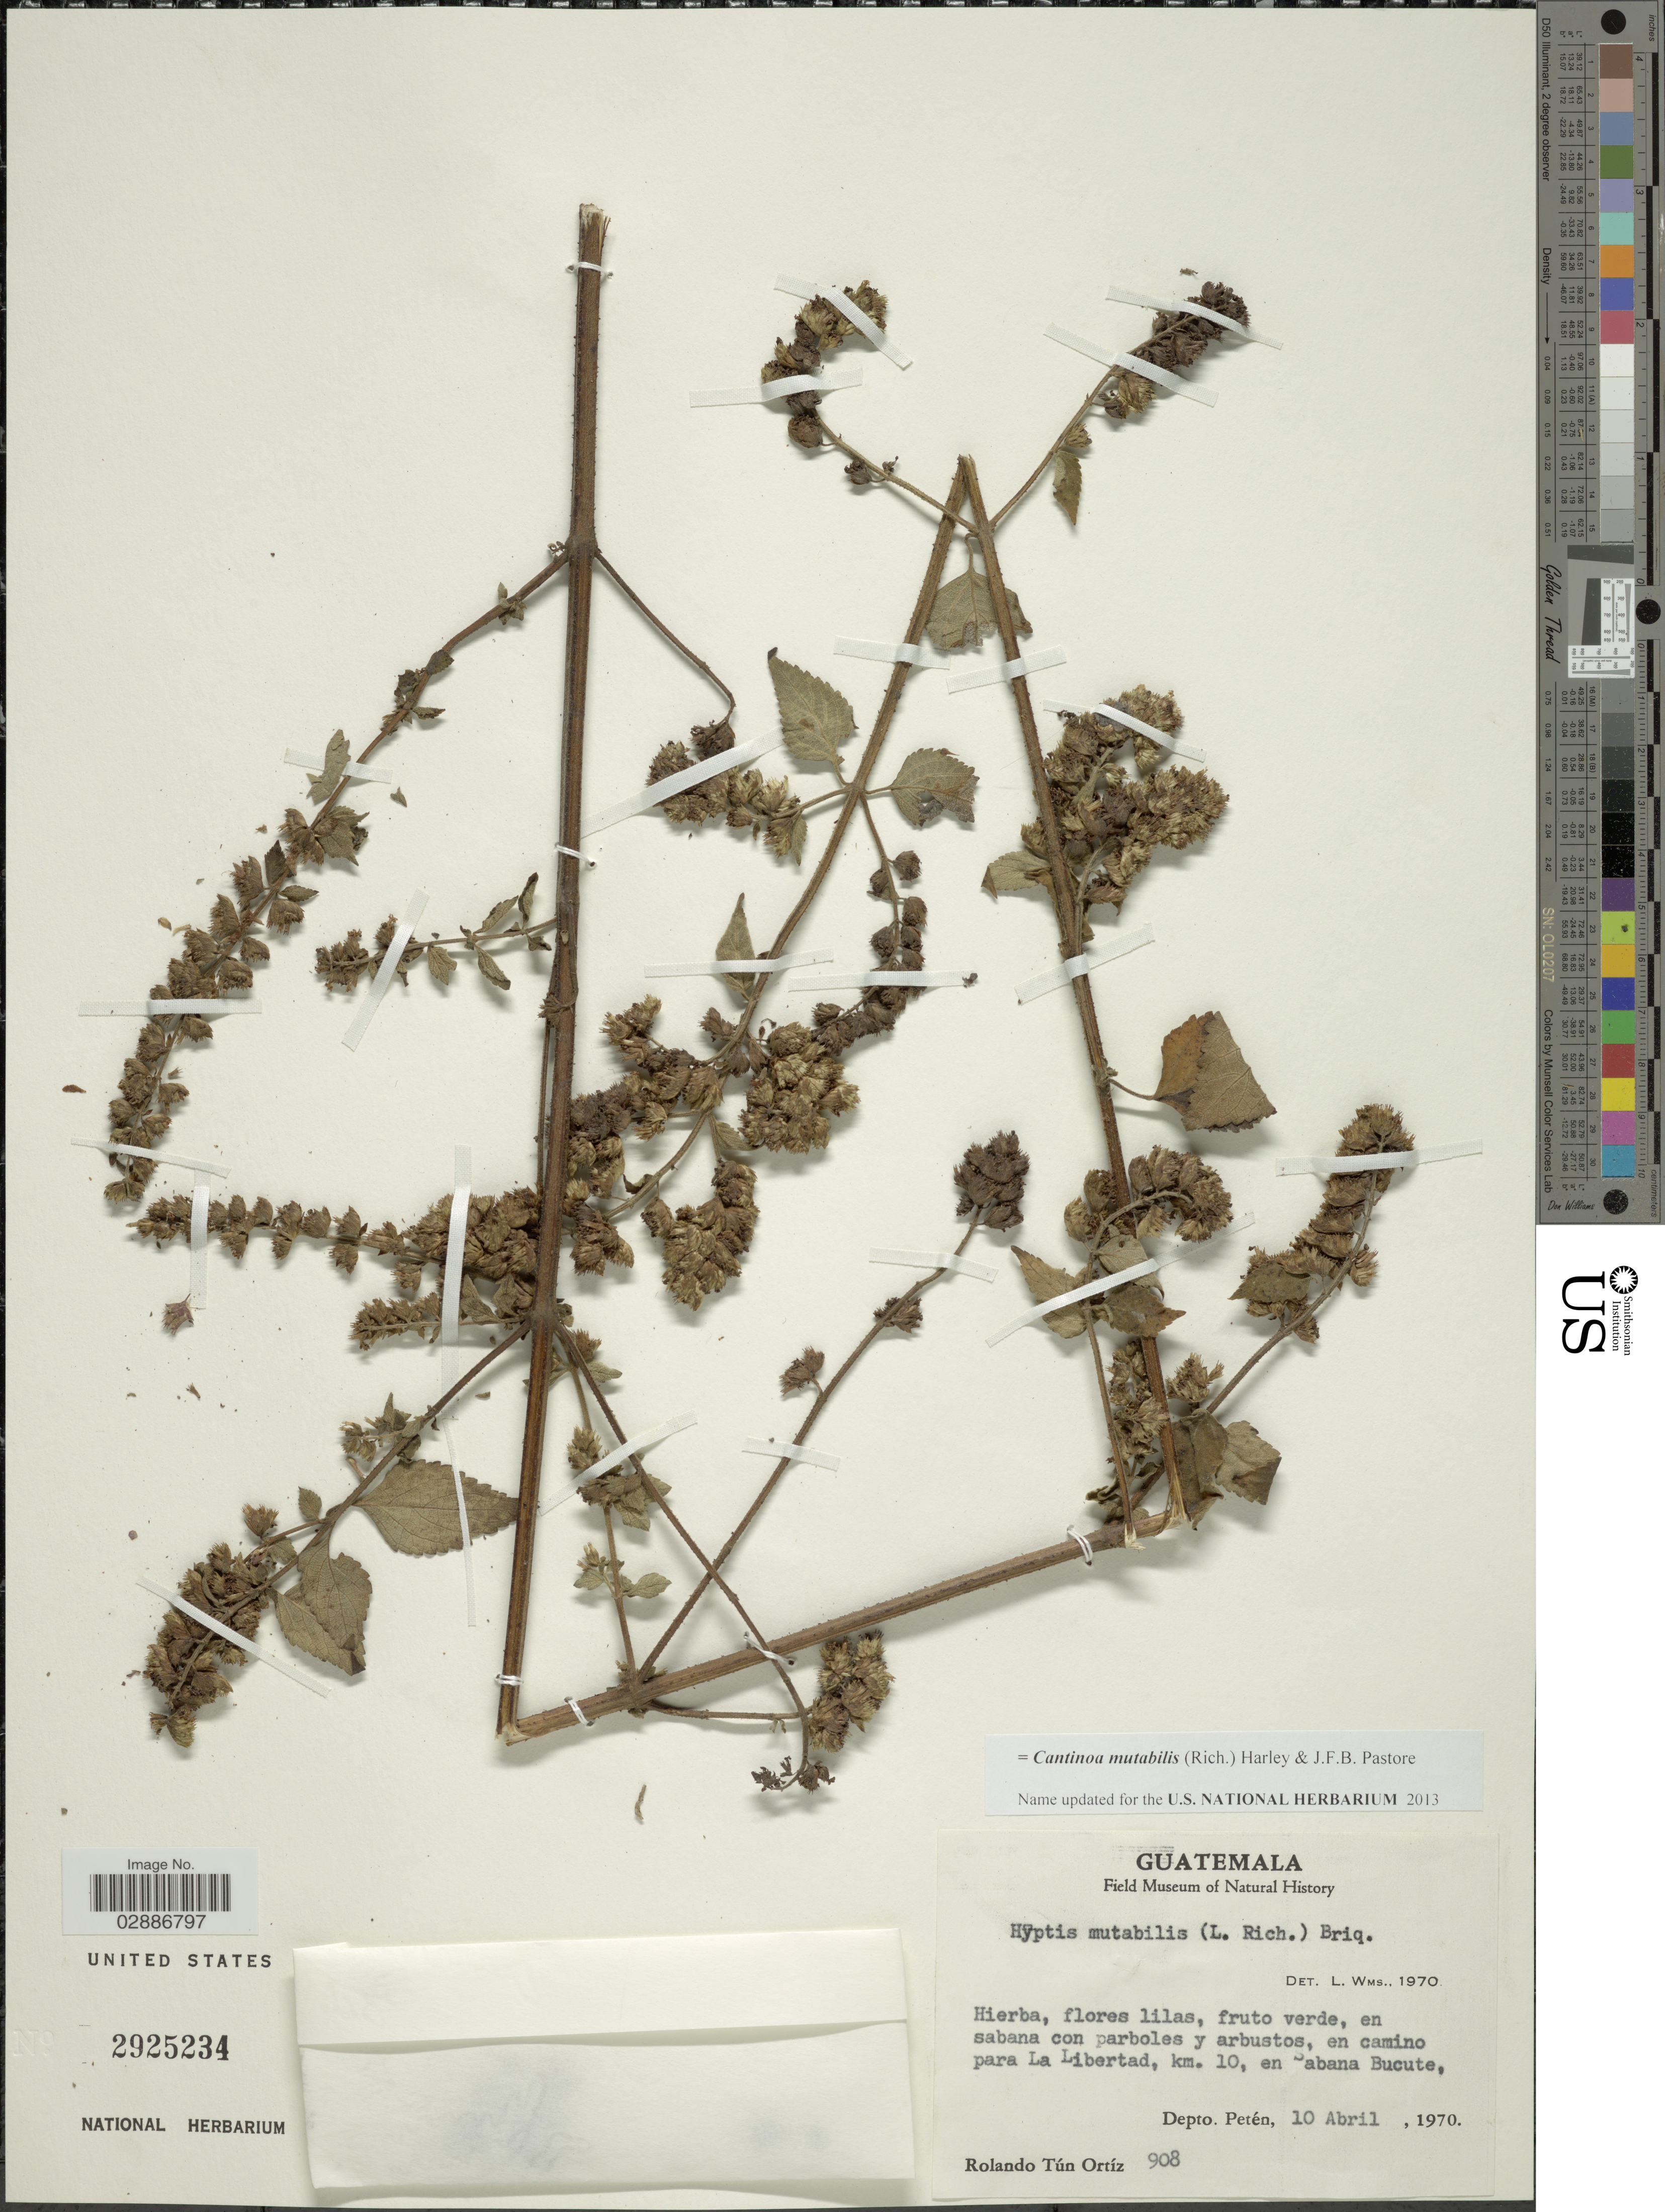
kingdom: Plantae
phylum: Tracheophyta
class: Magnoliopsida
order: Lamiales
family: Lamiaceae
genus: Cantinoa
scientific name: Cantinoa mutabilis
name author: (Rich.) Harley & J.F.B. Pastore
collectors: R. T. Ortíz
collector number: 908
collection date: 1970-04-10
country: Guatemala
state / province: El Petén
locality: En camino para La Libertad, km. 10, en Sabana Bucute, Depto. Petén.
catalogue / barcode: US 2925234